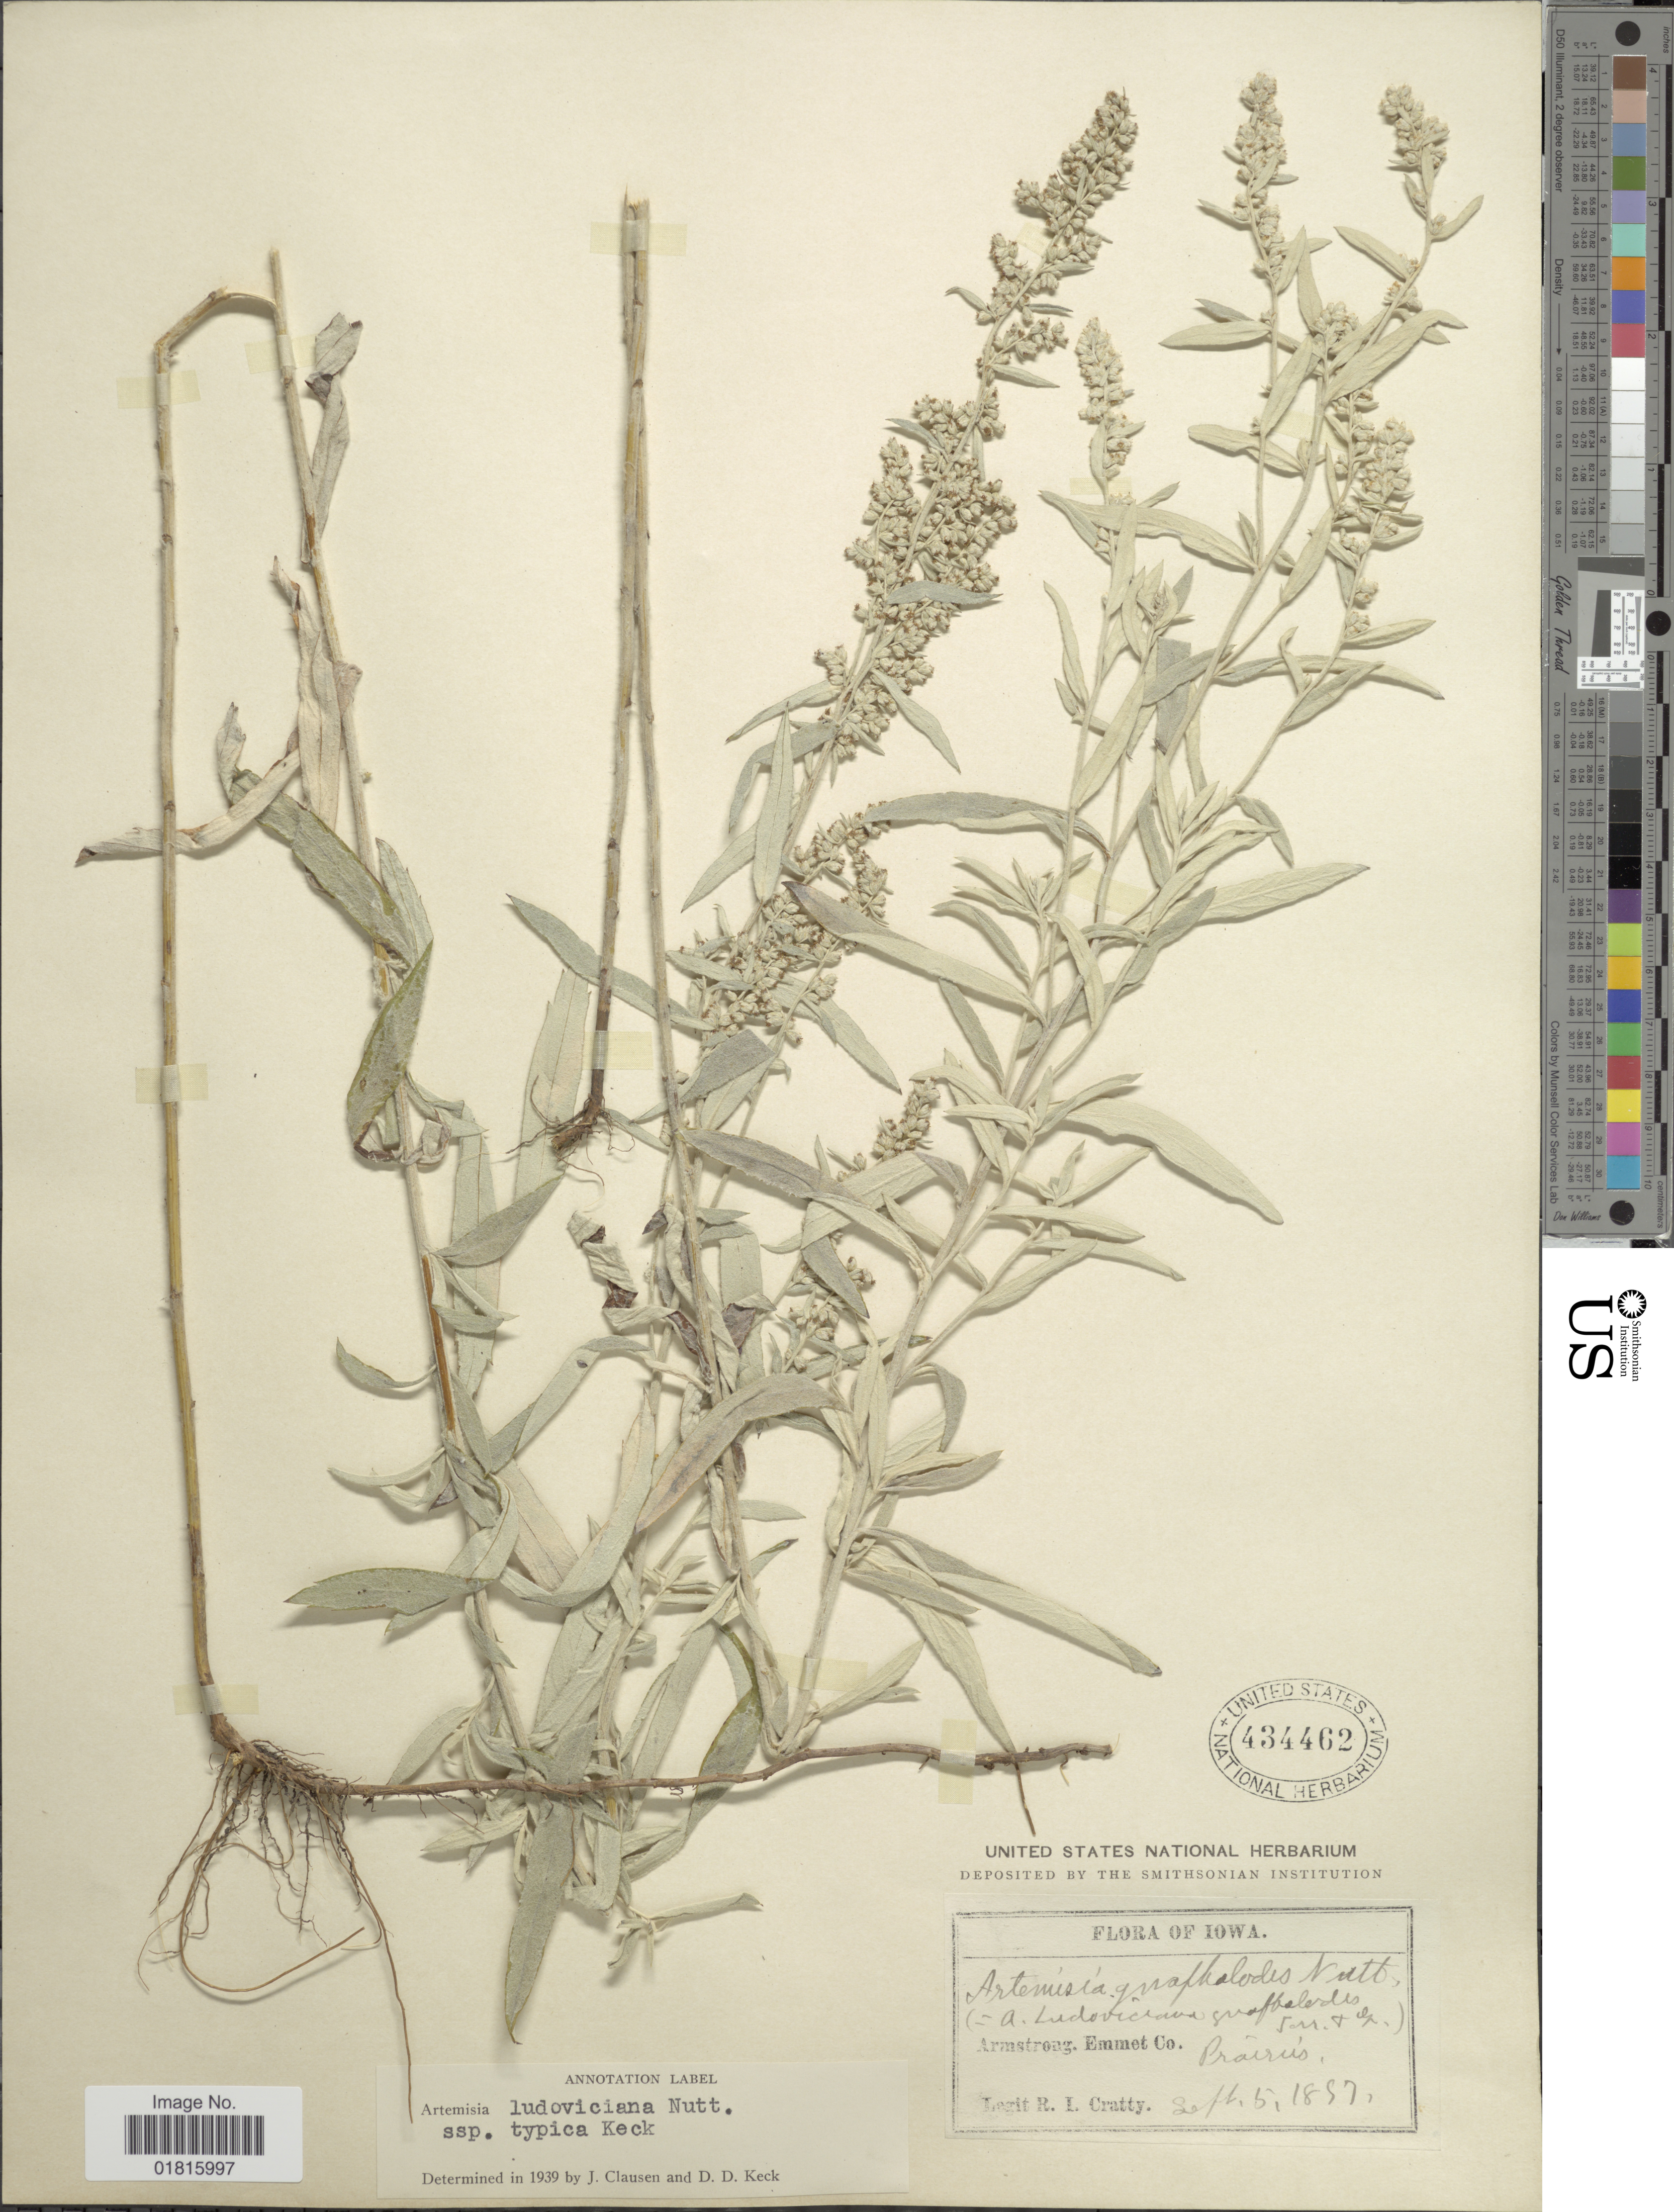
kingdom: Plantae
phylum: Tracheophyta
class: Magnoliopsida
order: Asterales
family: Asteraceae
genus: Artemisia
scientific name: Artemisia ludoviciana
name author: Nutt.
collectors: R. Cratty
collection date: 1897-09-05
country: United States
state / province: Iowa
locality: Armstrong. Emmet Co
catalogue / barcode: US 434462